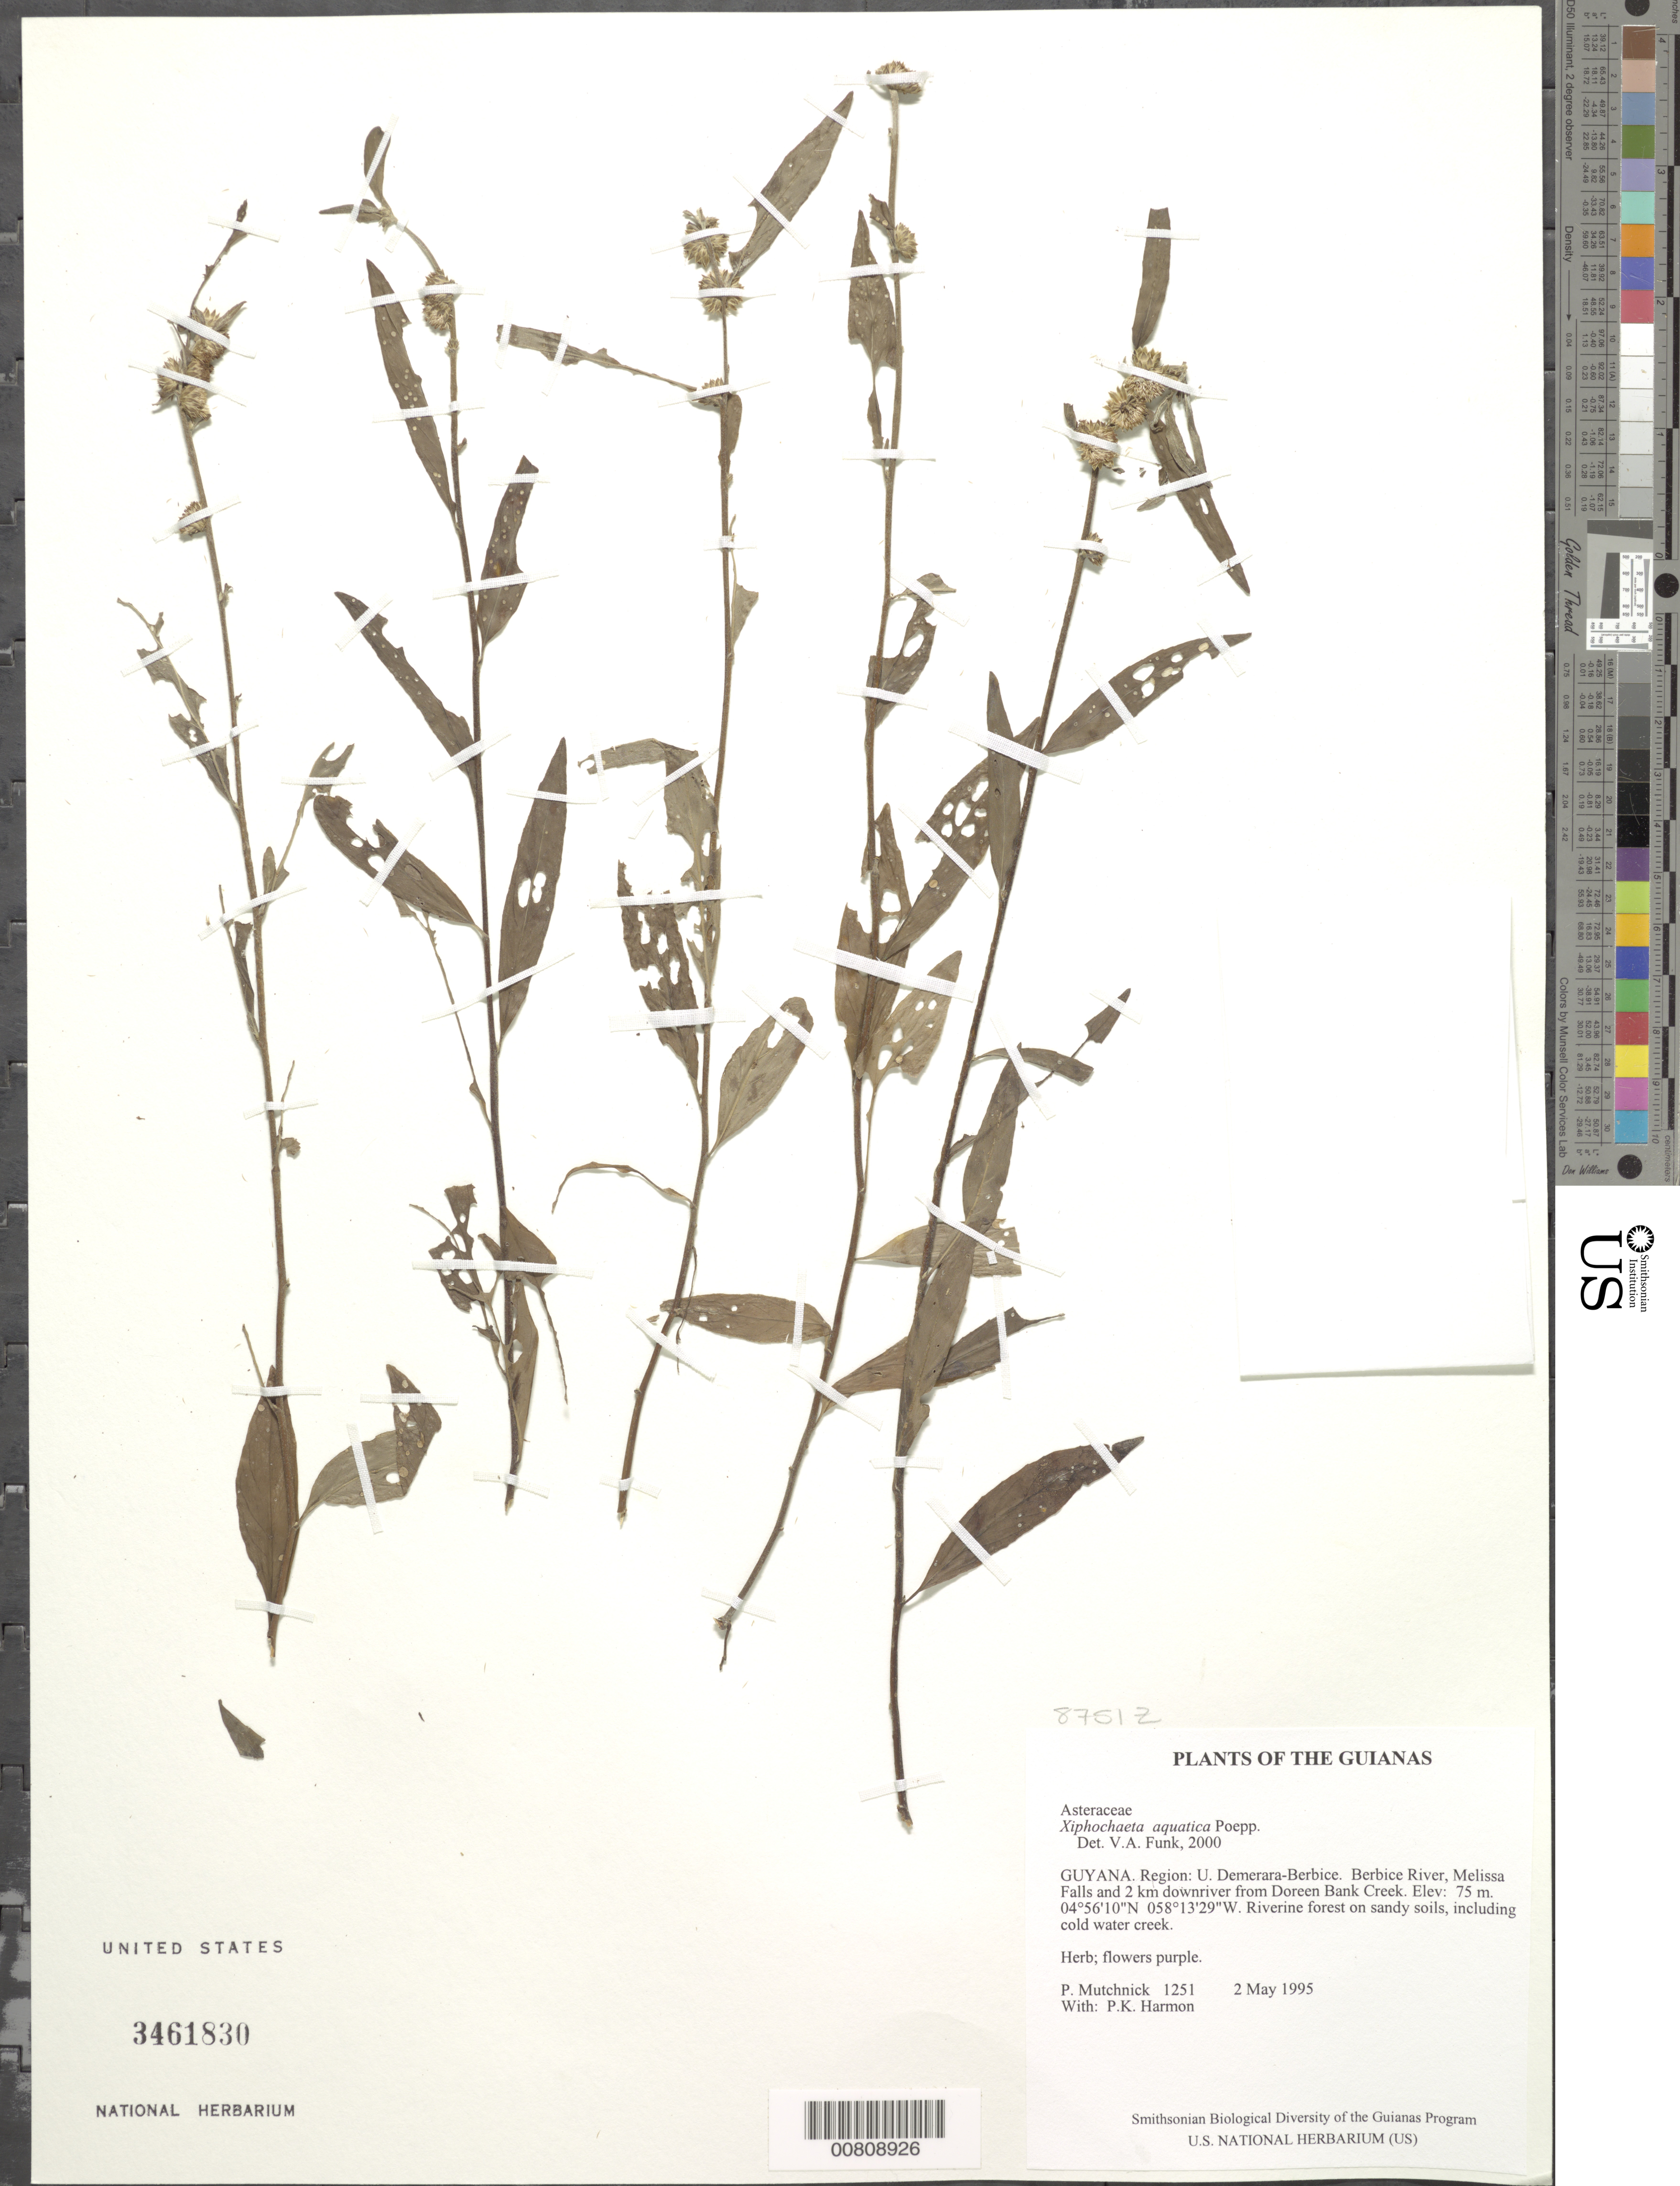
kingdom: Plantae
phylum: Tracheophyta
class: Magnoliopsida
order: Asterales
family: Asteraceae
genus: Xiphochaeta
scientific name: Xiphochaeta aquatica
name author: Poepp.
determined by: Funk, Vicki A., (BOT), Smithsonian Institution - National Museum of Natural History (UNITED STATES)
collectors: P. Mutchnick & P. Harmon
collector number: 1251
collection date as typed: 2 May 1995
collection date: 1995-05-02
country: Guyana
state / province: U. Demerara-Berbice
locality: Berbice River, Melissa Falls and 2 km downriver from Doreen Bank Creek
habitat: Riverine forest on sandy soils, including cold water creek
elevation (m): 75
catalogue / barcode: US 3461830